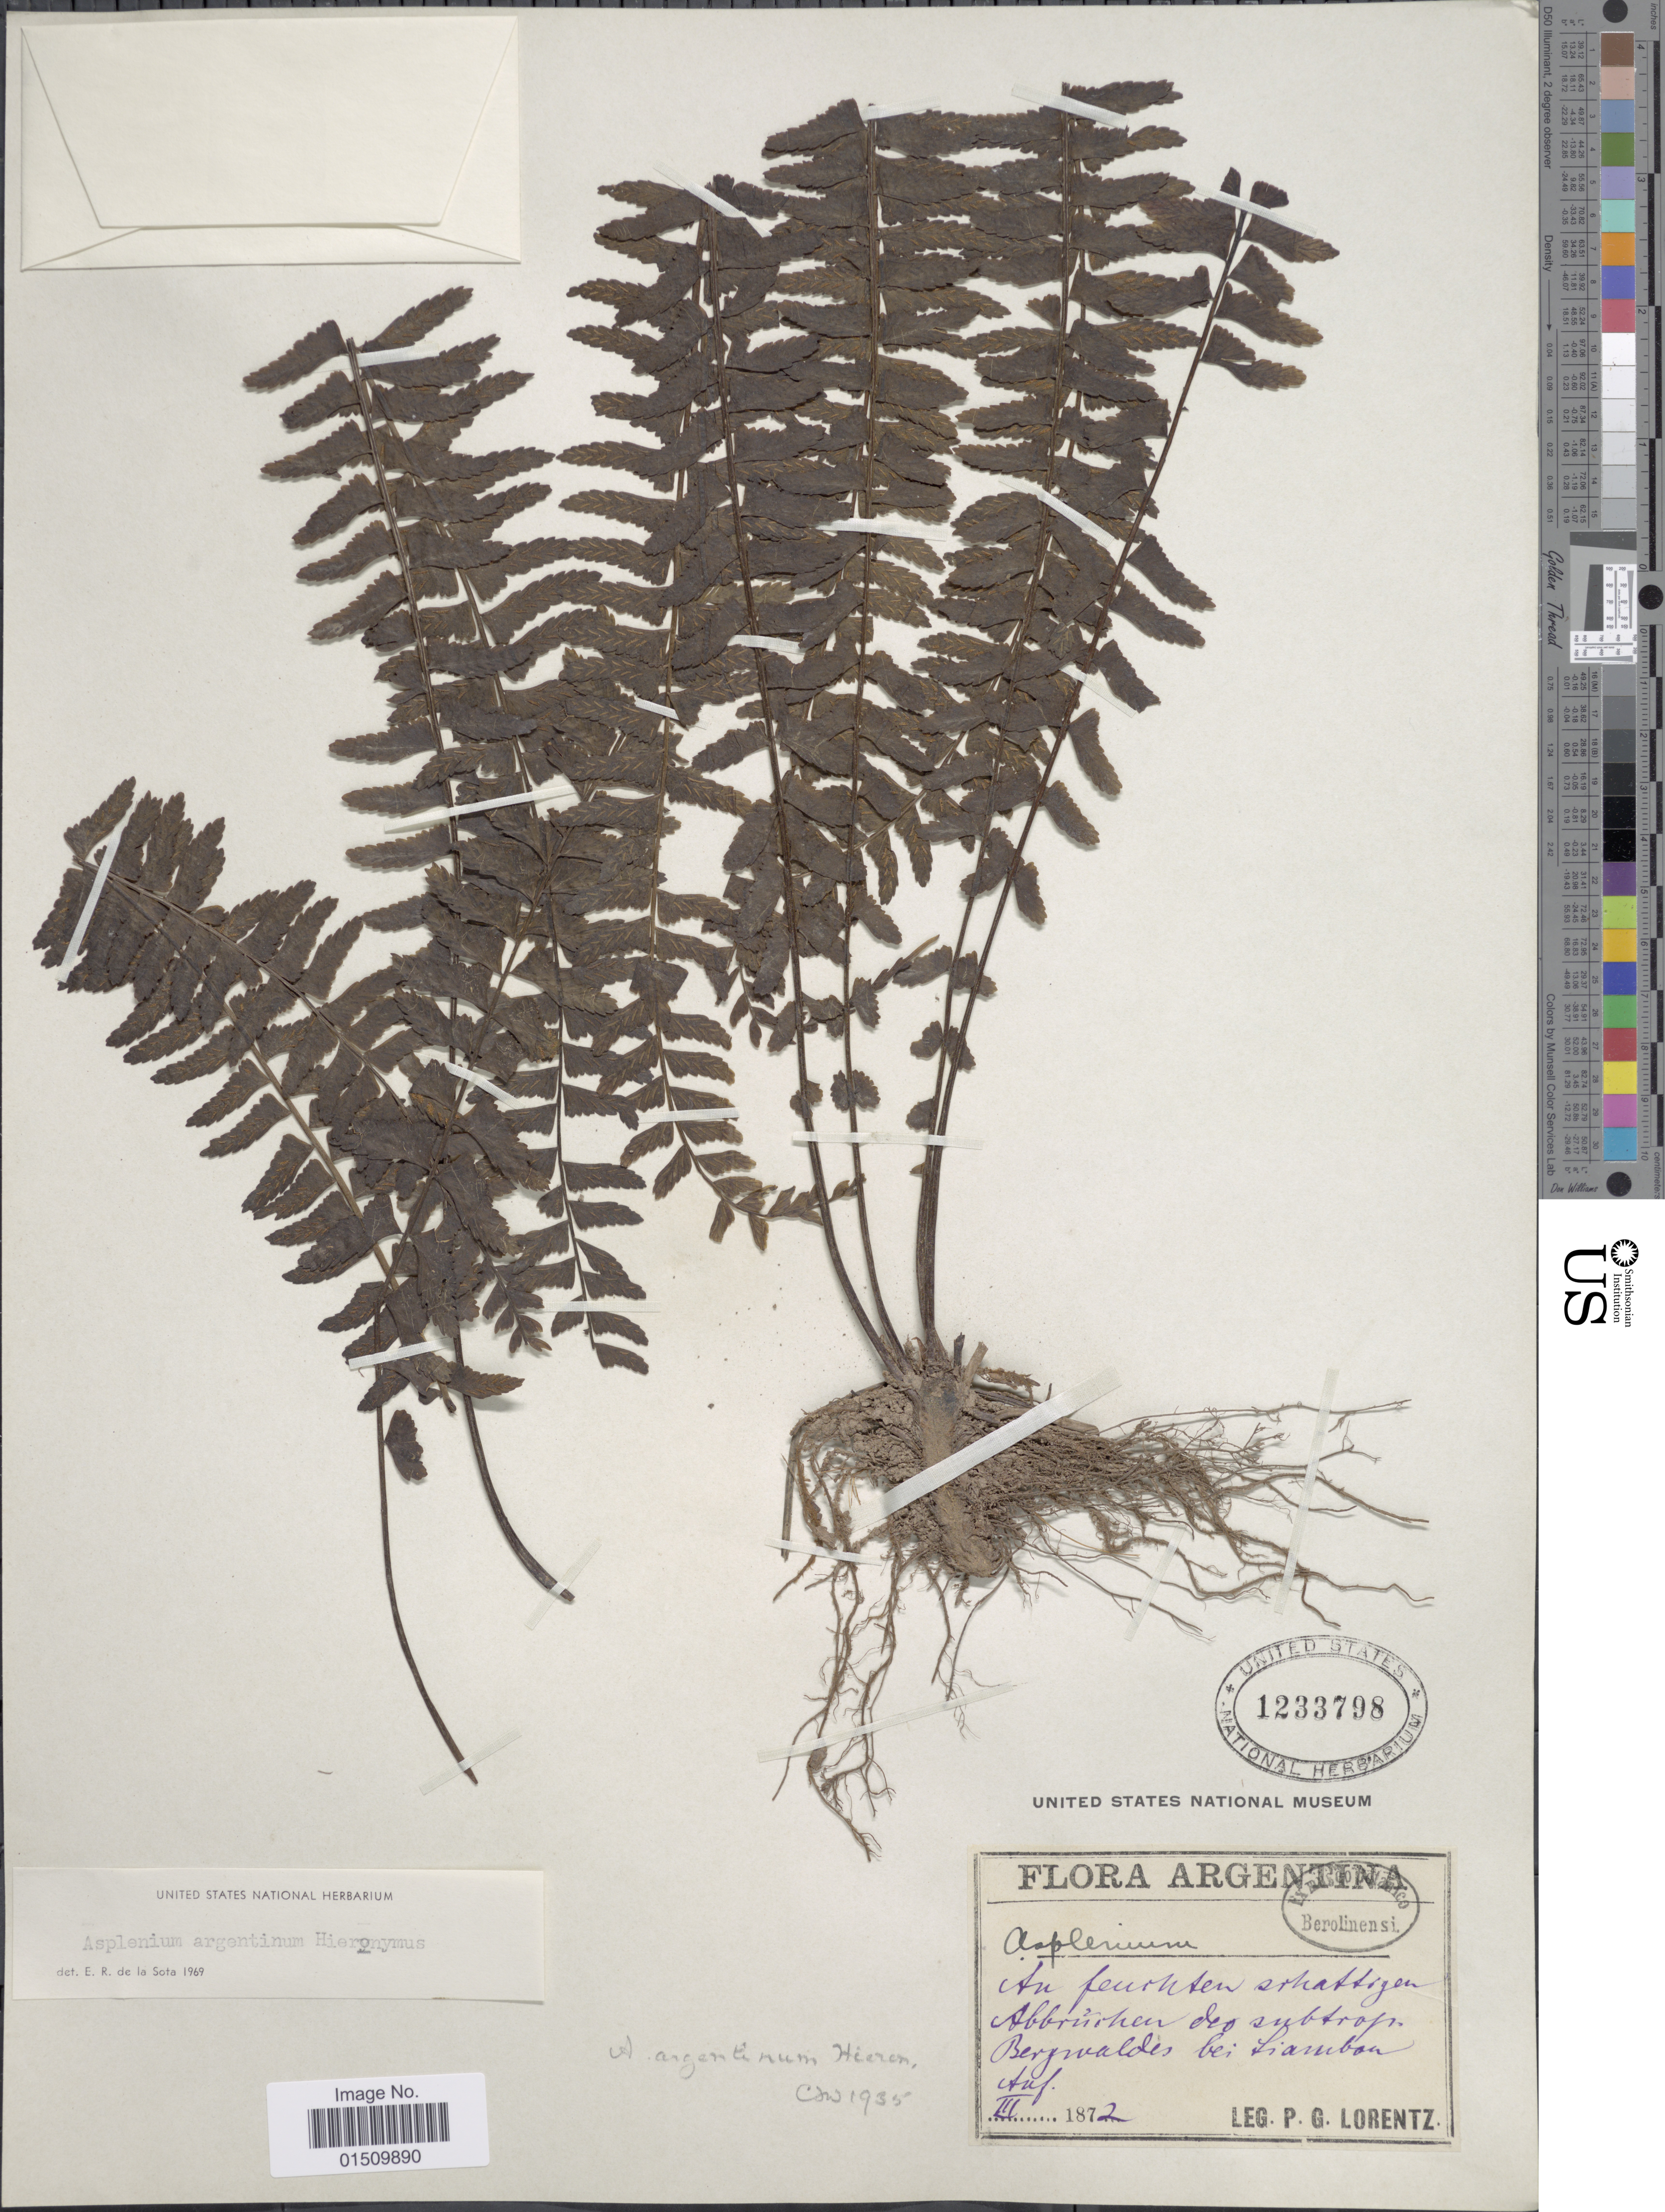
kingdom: Plantae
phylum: Tracheophyta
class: Polypodiopsida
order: Polypodiales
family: Aspleniaceae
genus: Asplenium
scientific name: Asplenium argentinum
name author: Hieron.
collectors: P. G. Lorentz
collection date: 1872-03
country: Argentina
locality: Bergvaldes bei Lamban.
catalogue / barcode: US 1233798